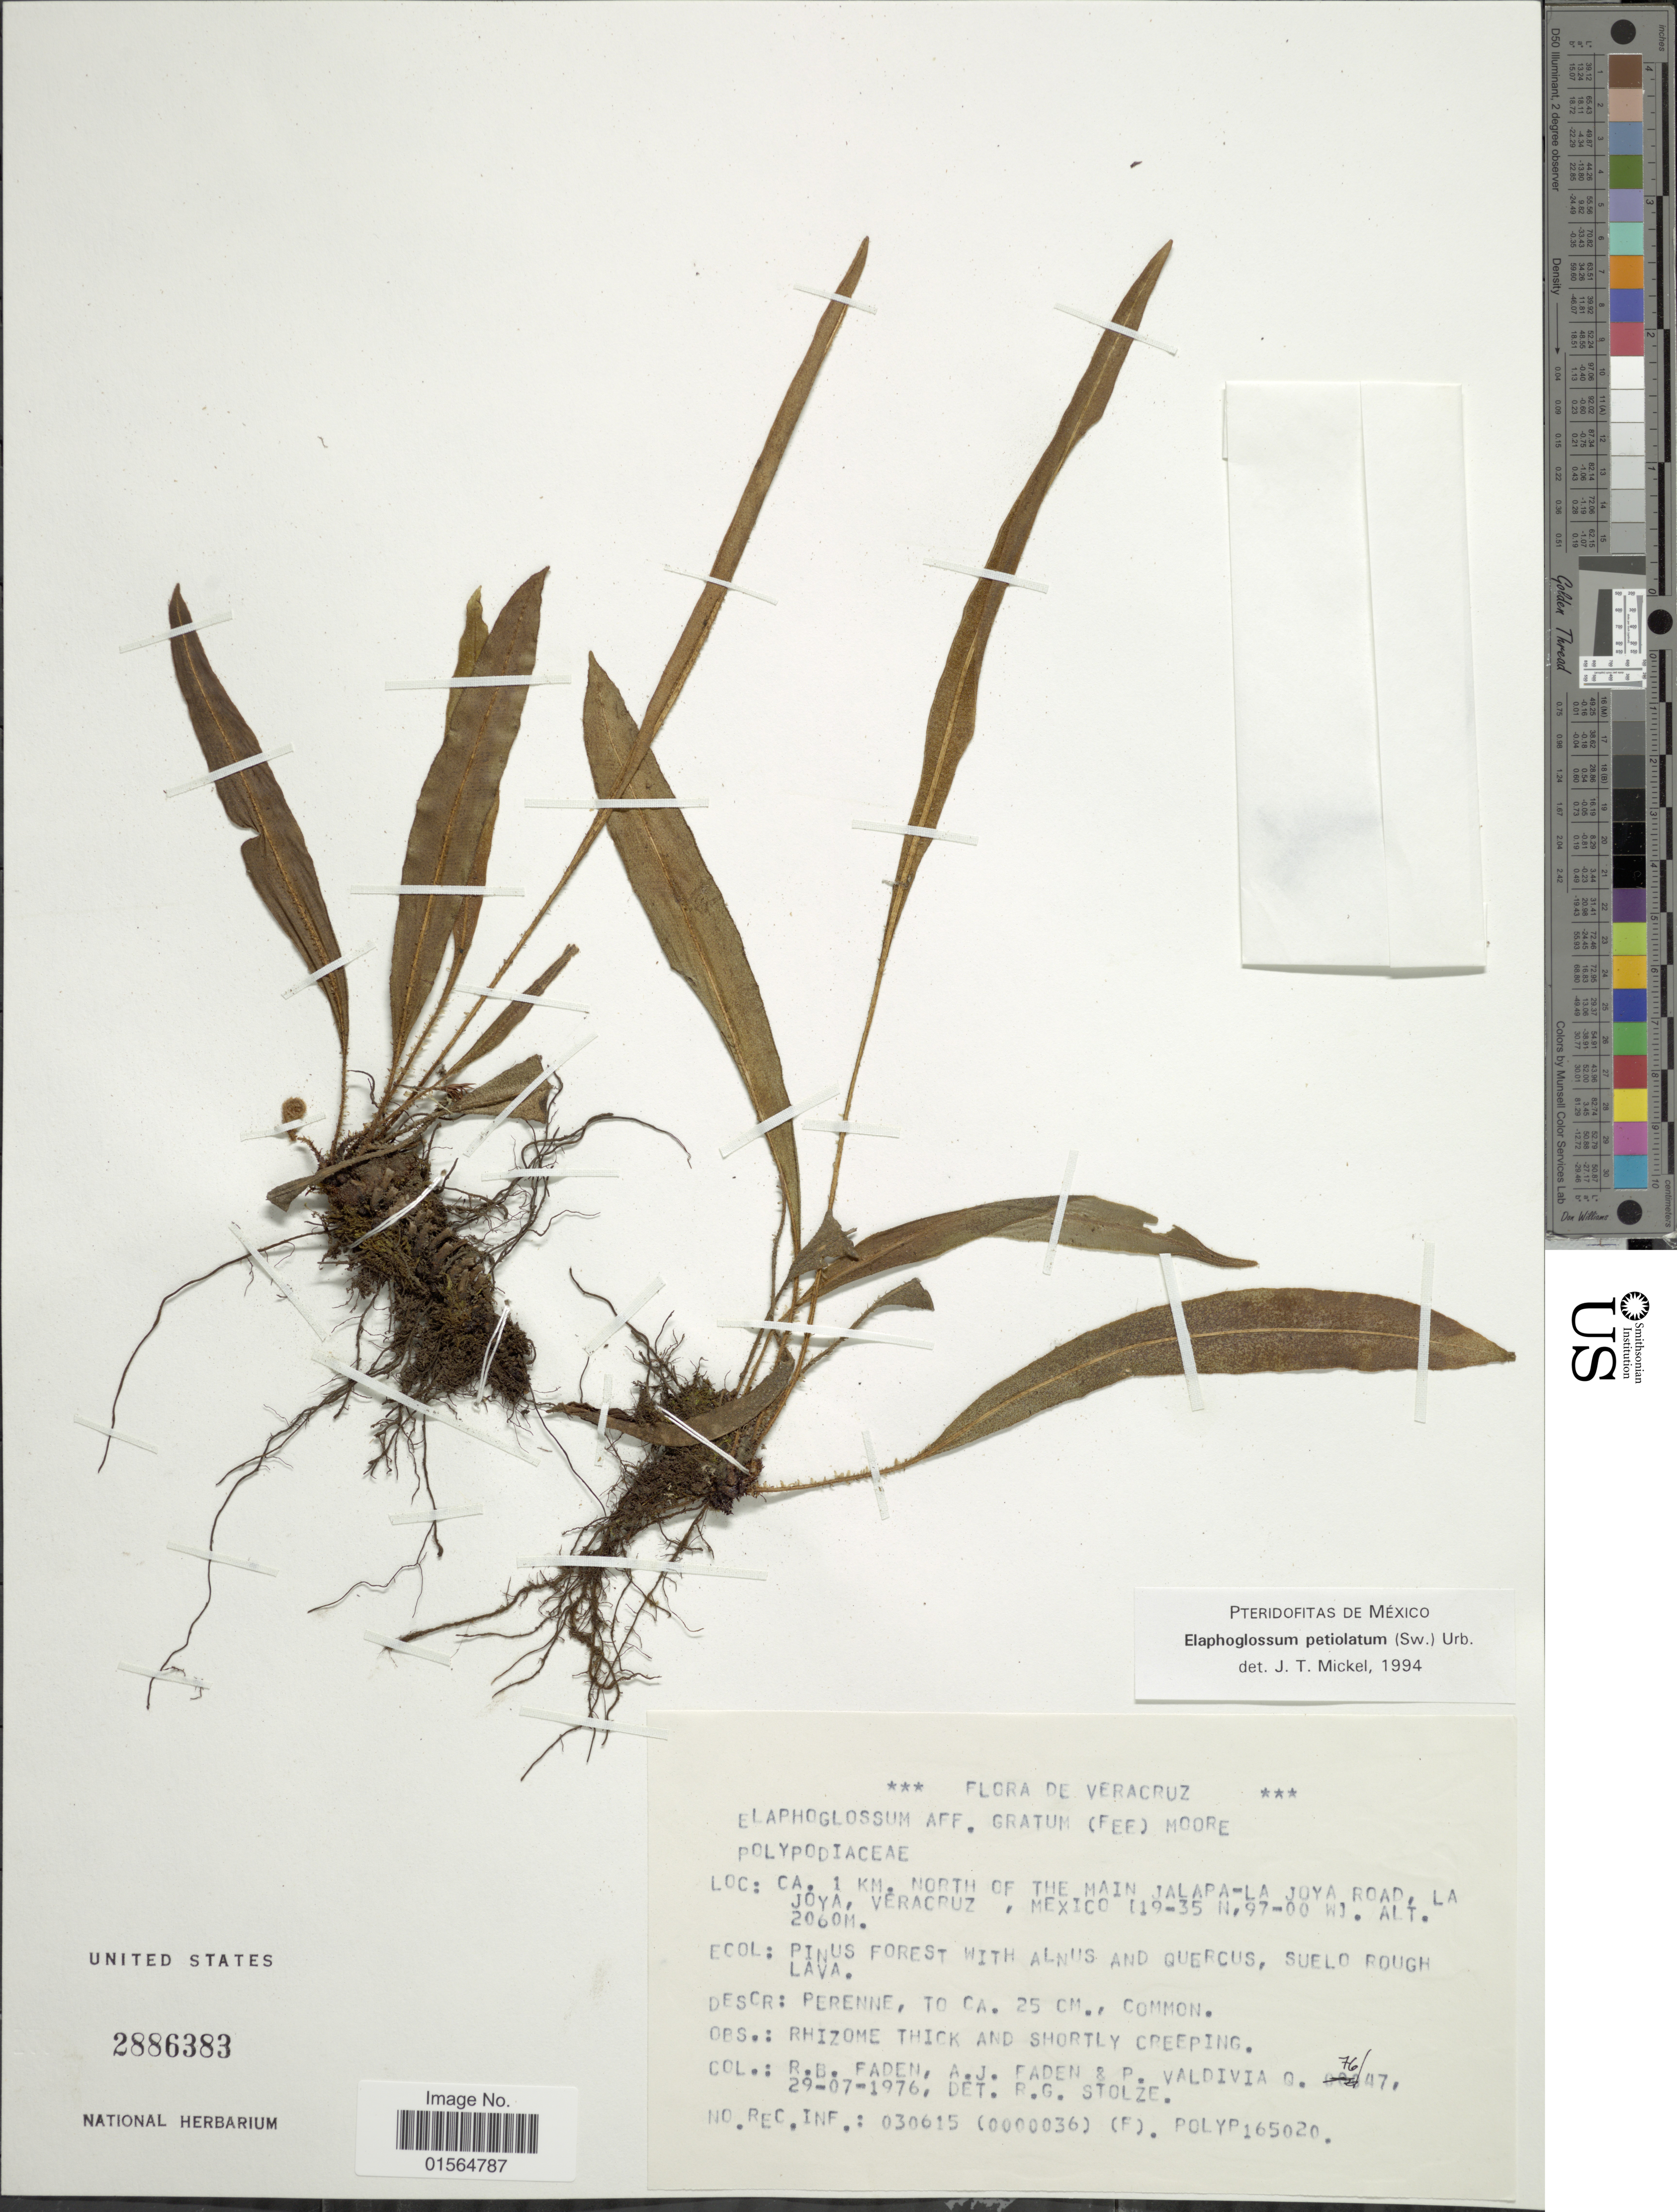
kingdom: Plantae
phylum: Tracheophyta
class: Polypodiopsida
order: Polypodiales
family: Dryopteridaceae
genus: Elaphoglossum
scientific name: Elaphoglossum petiolatum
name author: (Sw.) Urb.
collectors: R. B. Faden, A. J. Faden & P. Valdiva Q.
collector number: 76/47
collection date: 1976-07-29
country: Mexico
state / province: Veracruz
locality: Ca. 1 km, north of the main Jalapa-la Joya road, La Joya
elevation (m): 2060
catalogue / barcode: US 2886383